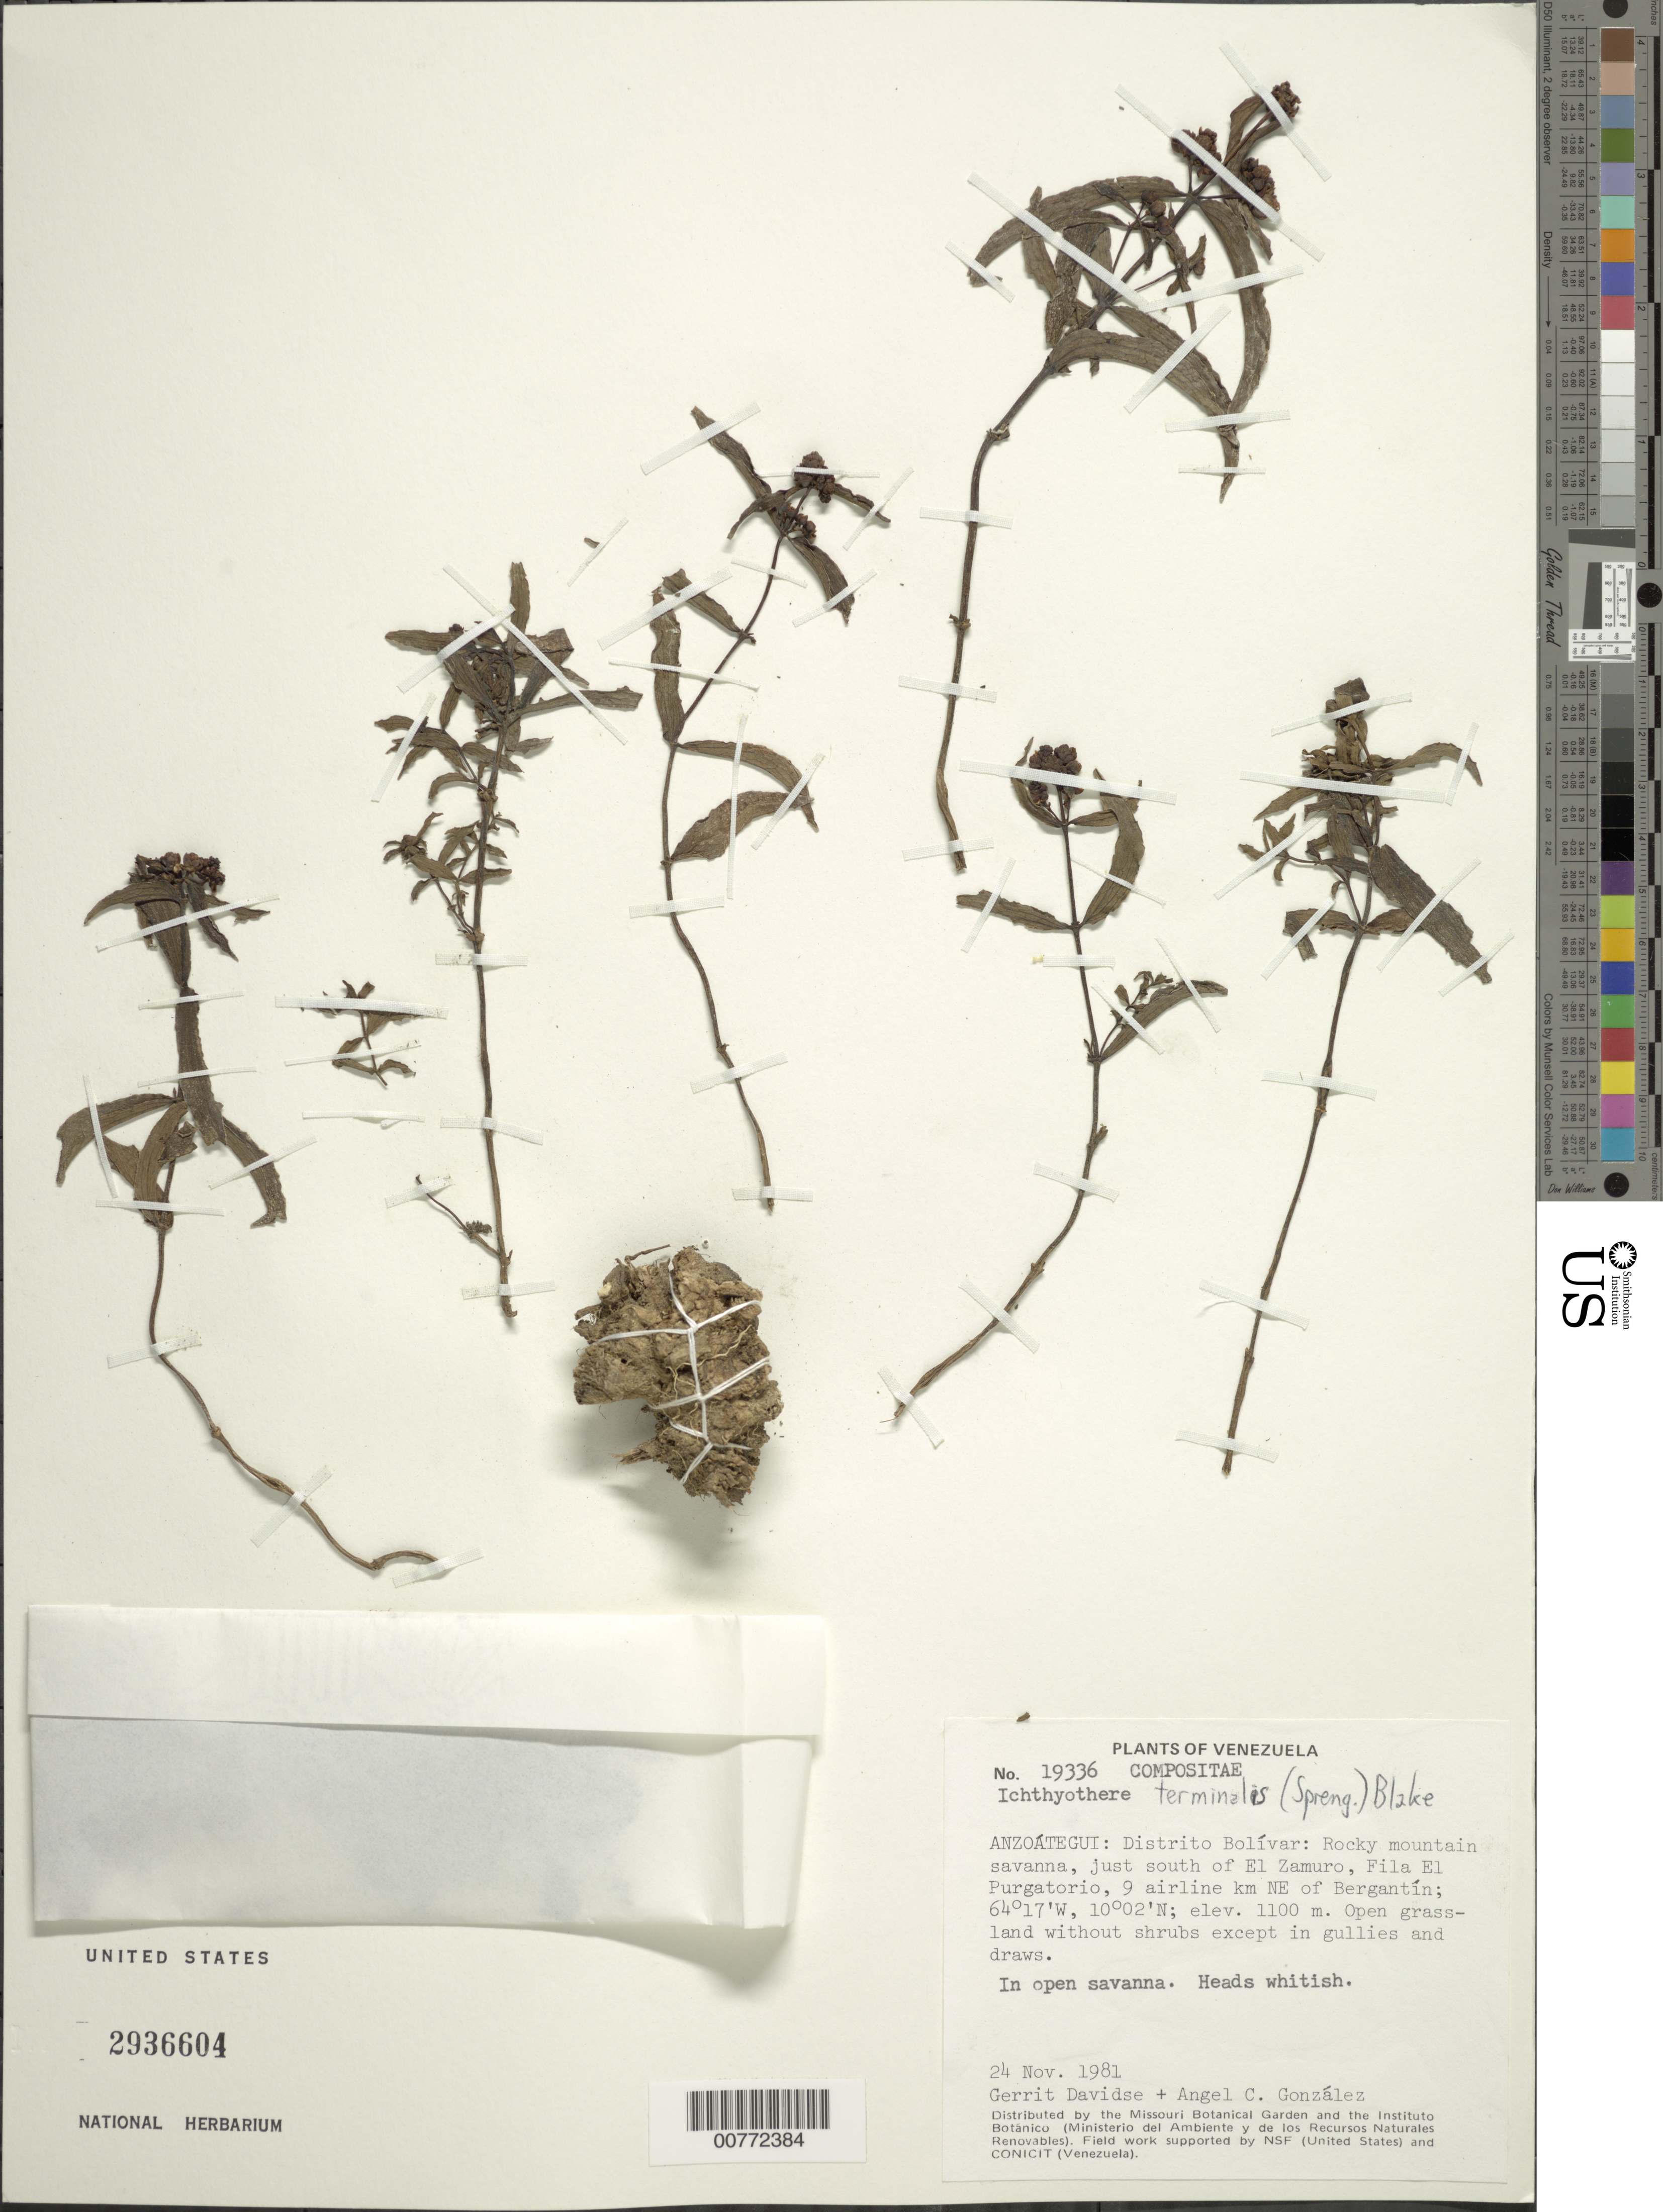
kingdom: Plantae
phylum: Tracheophyta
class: Magnoliopsida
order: Asterales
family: Asteraceae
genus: Ichthyothere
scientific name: Ichthyothere terminalis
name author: (Spreng.) S.F. Blake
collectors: G. Davidse & A. C. González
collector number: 19336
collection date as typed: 24-Nov-81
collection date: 1981-11-24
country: Venezuela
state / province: Anzoátegui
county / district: Simón Bolívar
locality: El Zamuro, just S of; Filia El Purgatorío, 9 airline km NE of Bergantin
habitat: Rocky mountain savanna; open grassland without shrubs except in gullies and draws; growing in forested ravine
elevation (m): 1100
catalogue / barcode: US 2936604